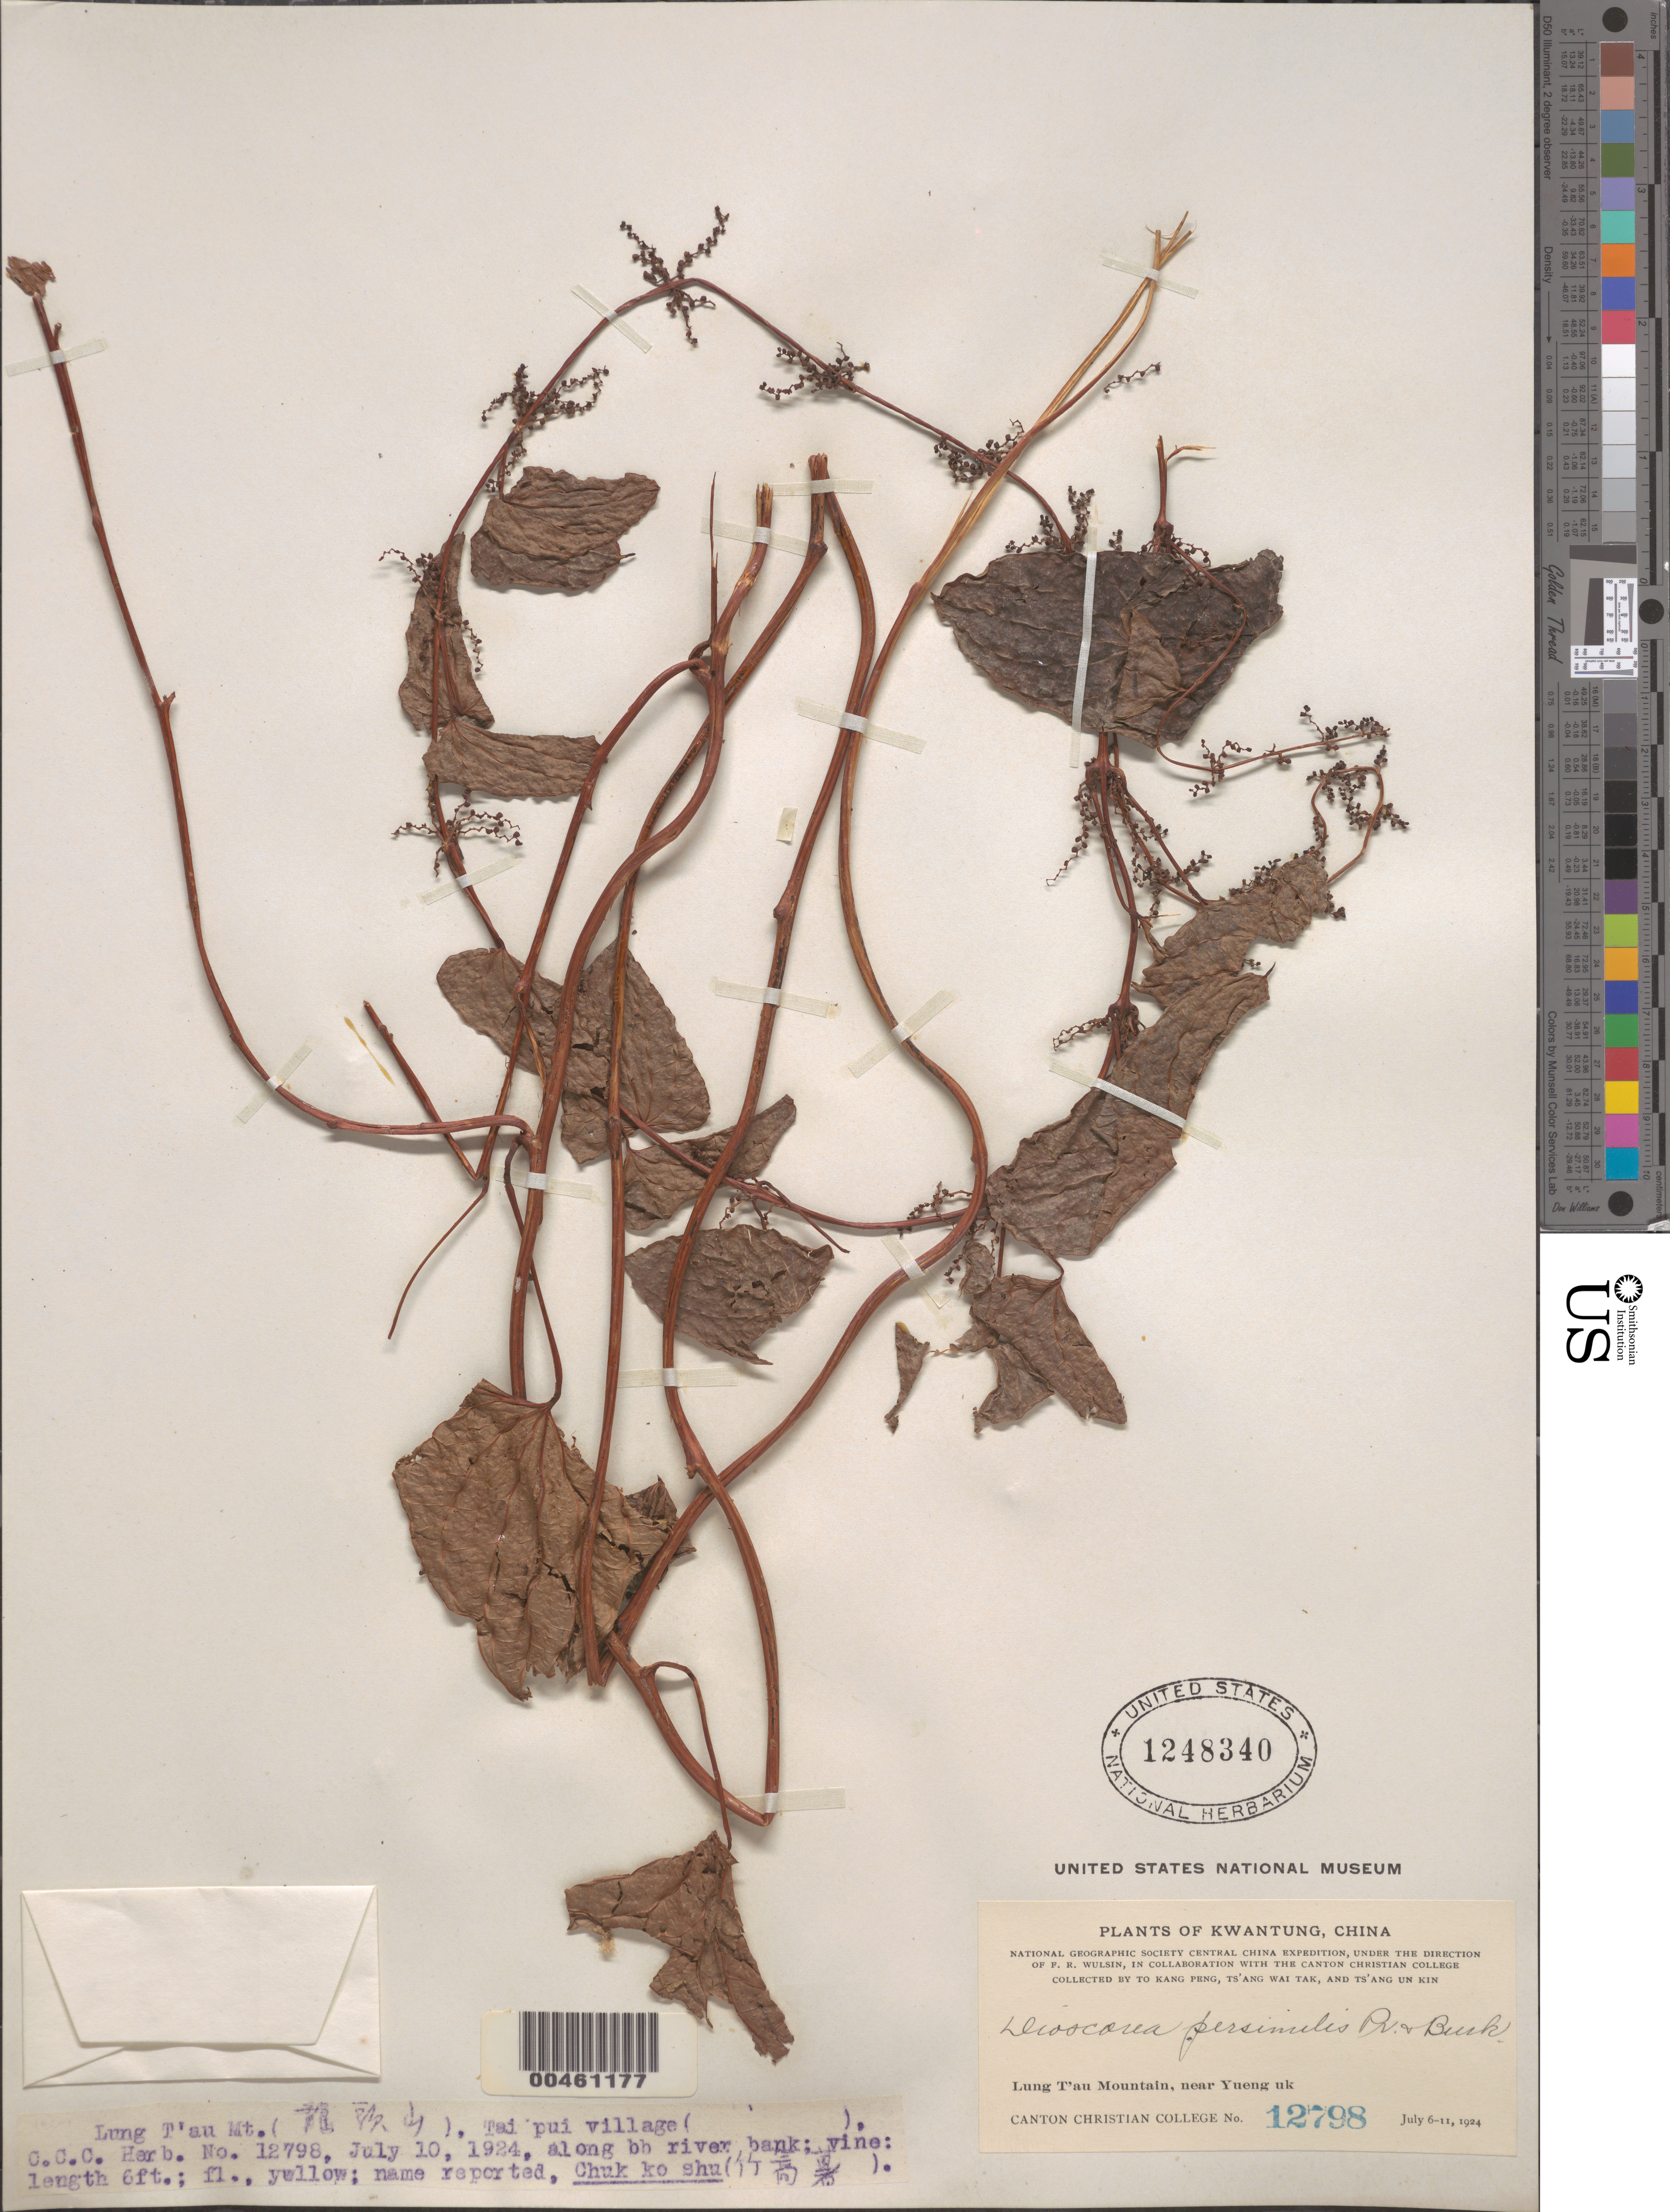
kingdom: Plantae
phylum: Tracheophyta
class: Liliopsida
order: Dioscoreales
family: Dioscoreaceae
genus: Dioscorea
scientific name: Dioscorea persimilis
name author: Prain & Burkill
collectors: Kang Peng To, W. T. Tsang & U. K. Tsang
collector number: Herb. No. 12798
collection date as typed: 10 Jul 1924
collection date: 1924-07-10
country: China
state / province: Guangdong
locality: Lung T'au Mountain, near Yueng uk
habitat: Vine: length 6 ft.; fl. yellow.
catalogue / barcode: US 1248340